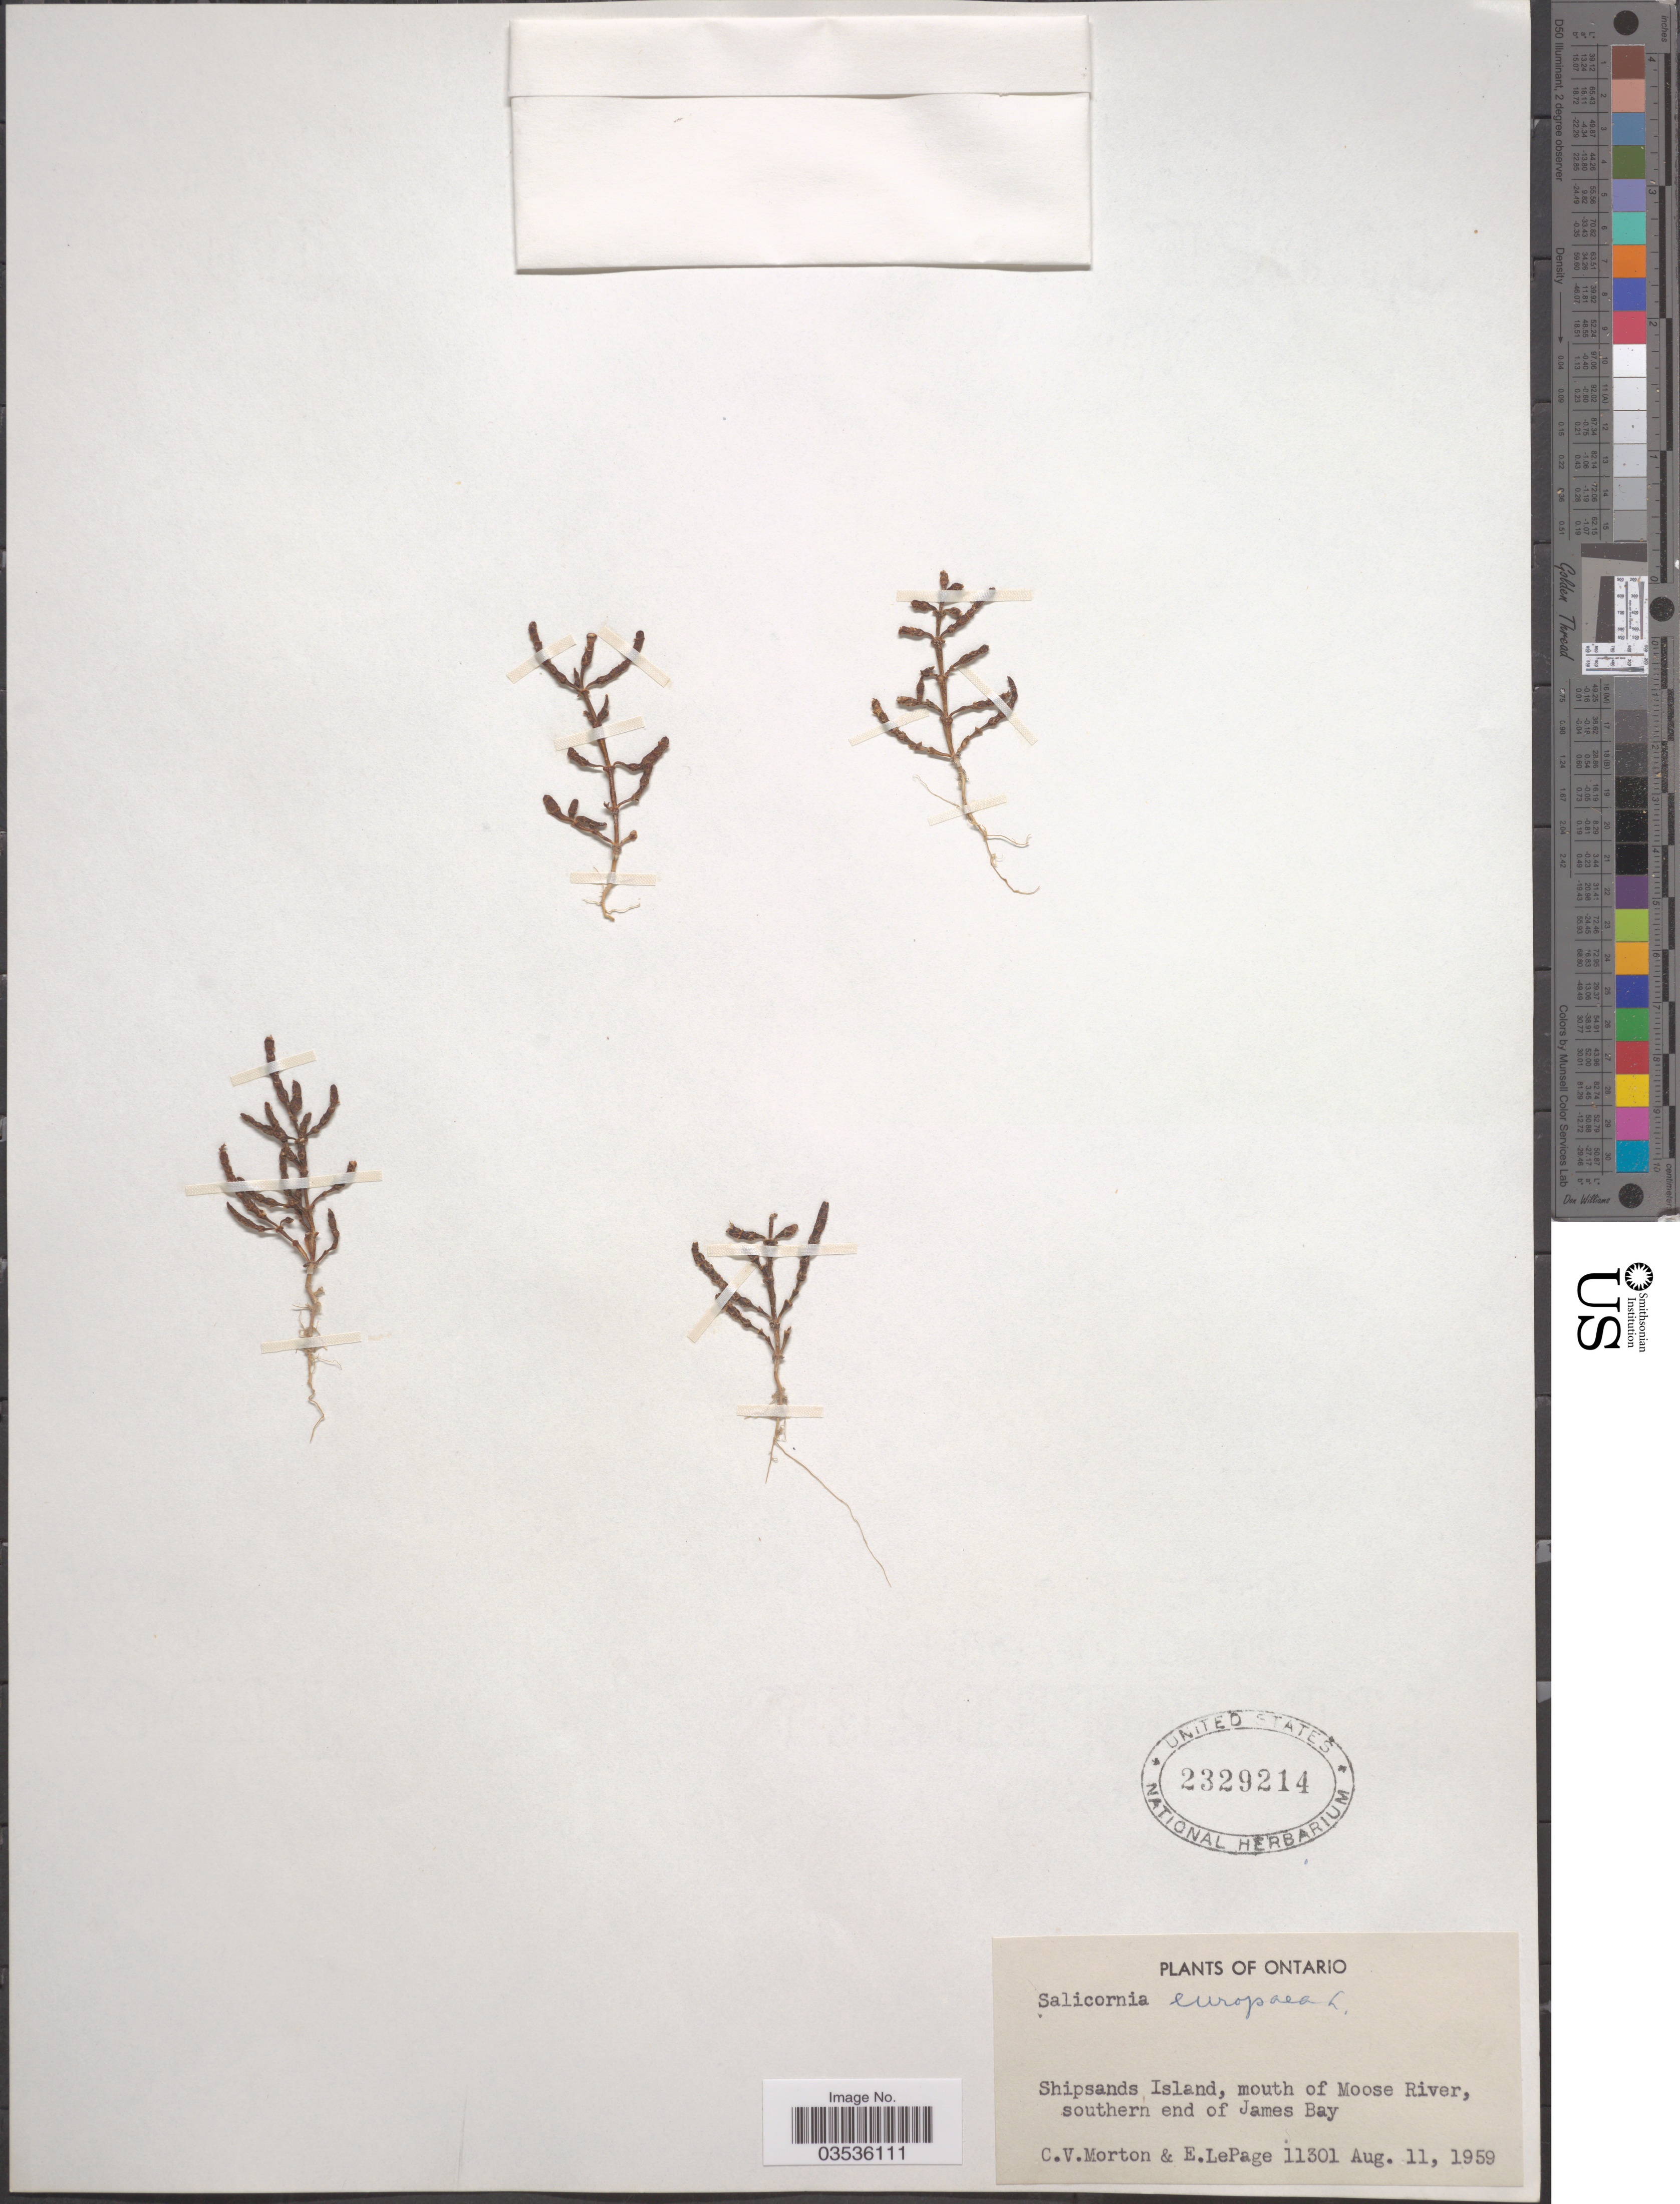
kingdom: Plantae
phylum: Tracheophyta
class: Magnoliopsida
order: Caryophyllales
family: Amaranthaceae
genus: Salicornia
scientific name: Salicornia europaea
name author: L.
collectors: C. V. Morton & E. Lepage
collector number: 11301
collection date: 1959-08-11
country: Canada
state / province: Ontario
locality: Shipsands Island, mouth of Mosse River, southern end of James Bay.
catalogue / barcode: US 2329214